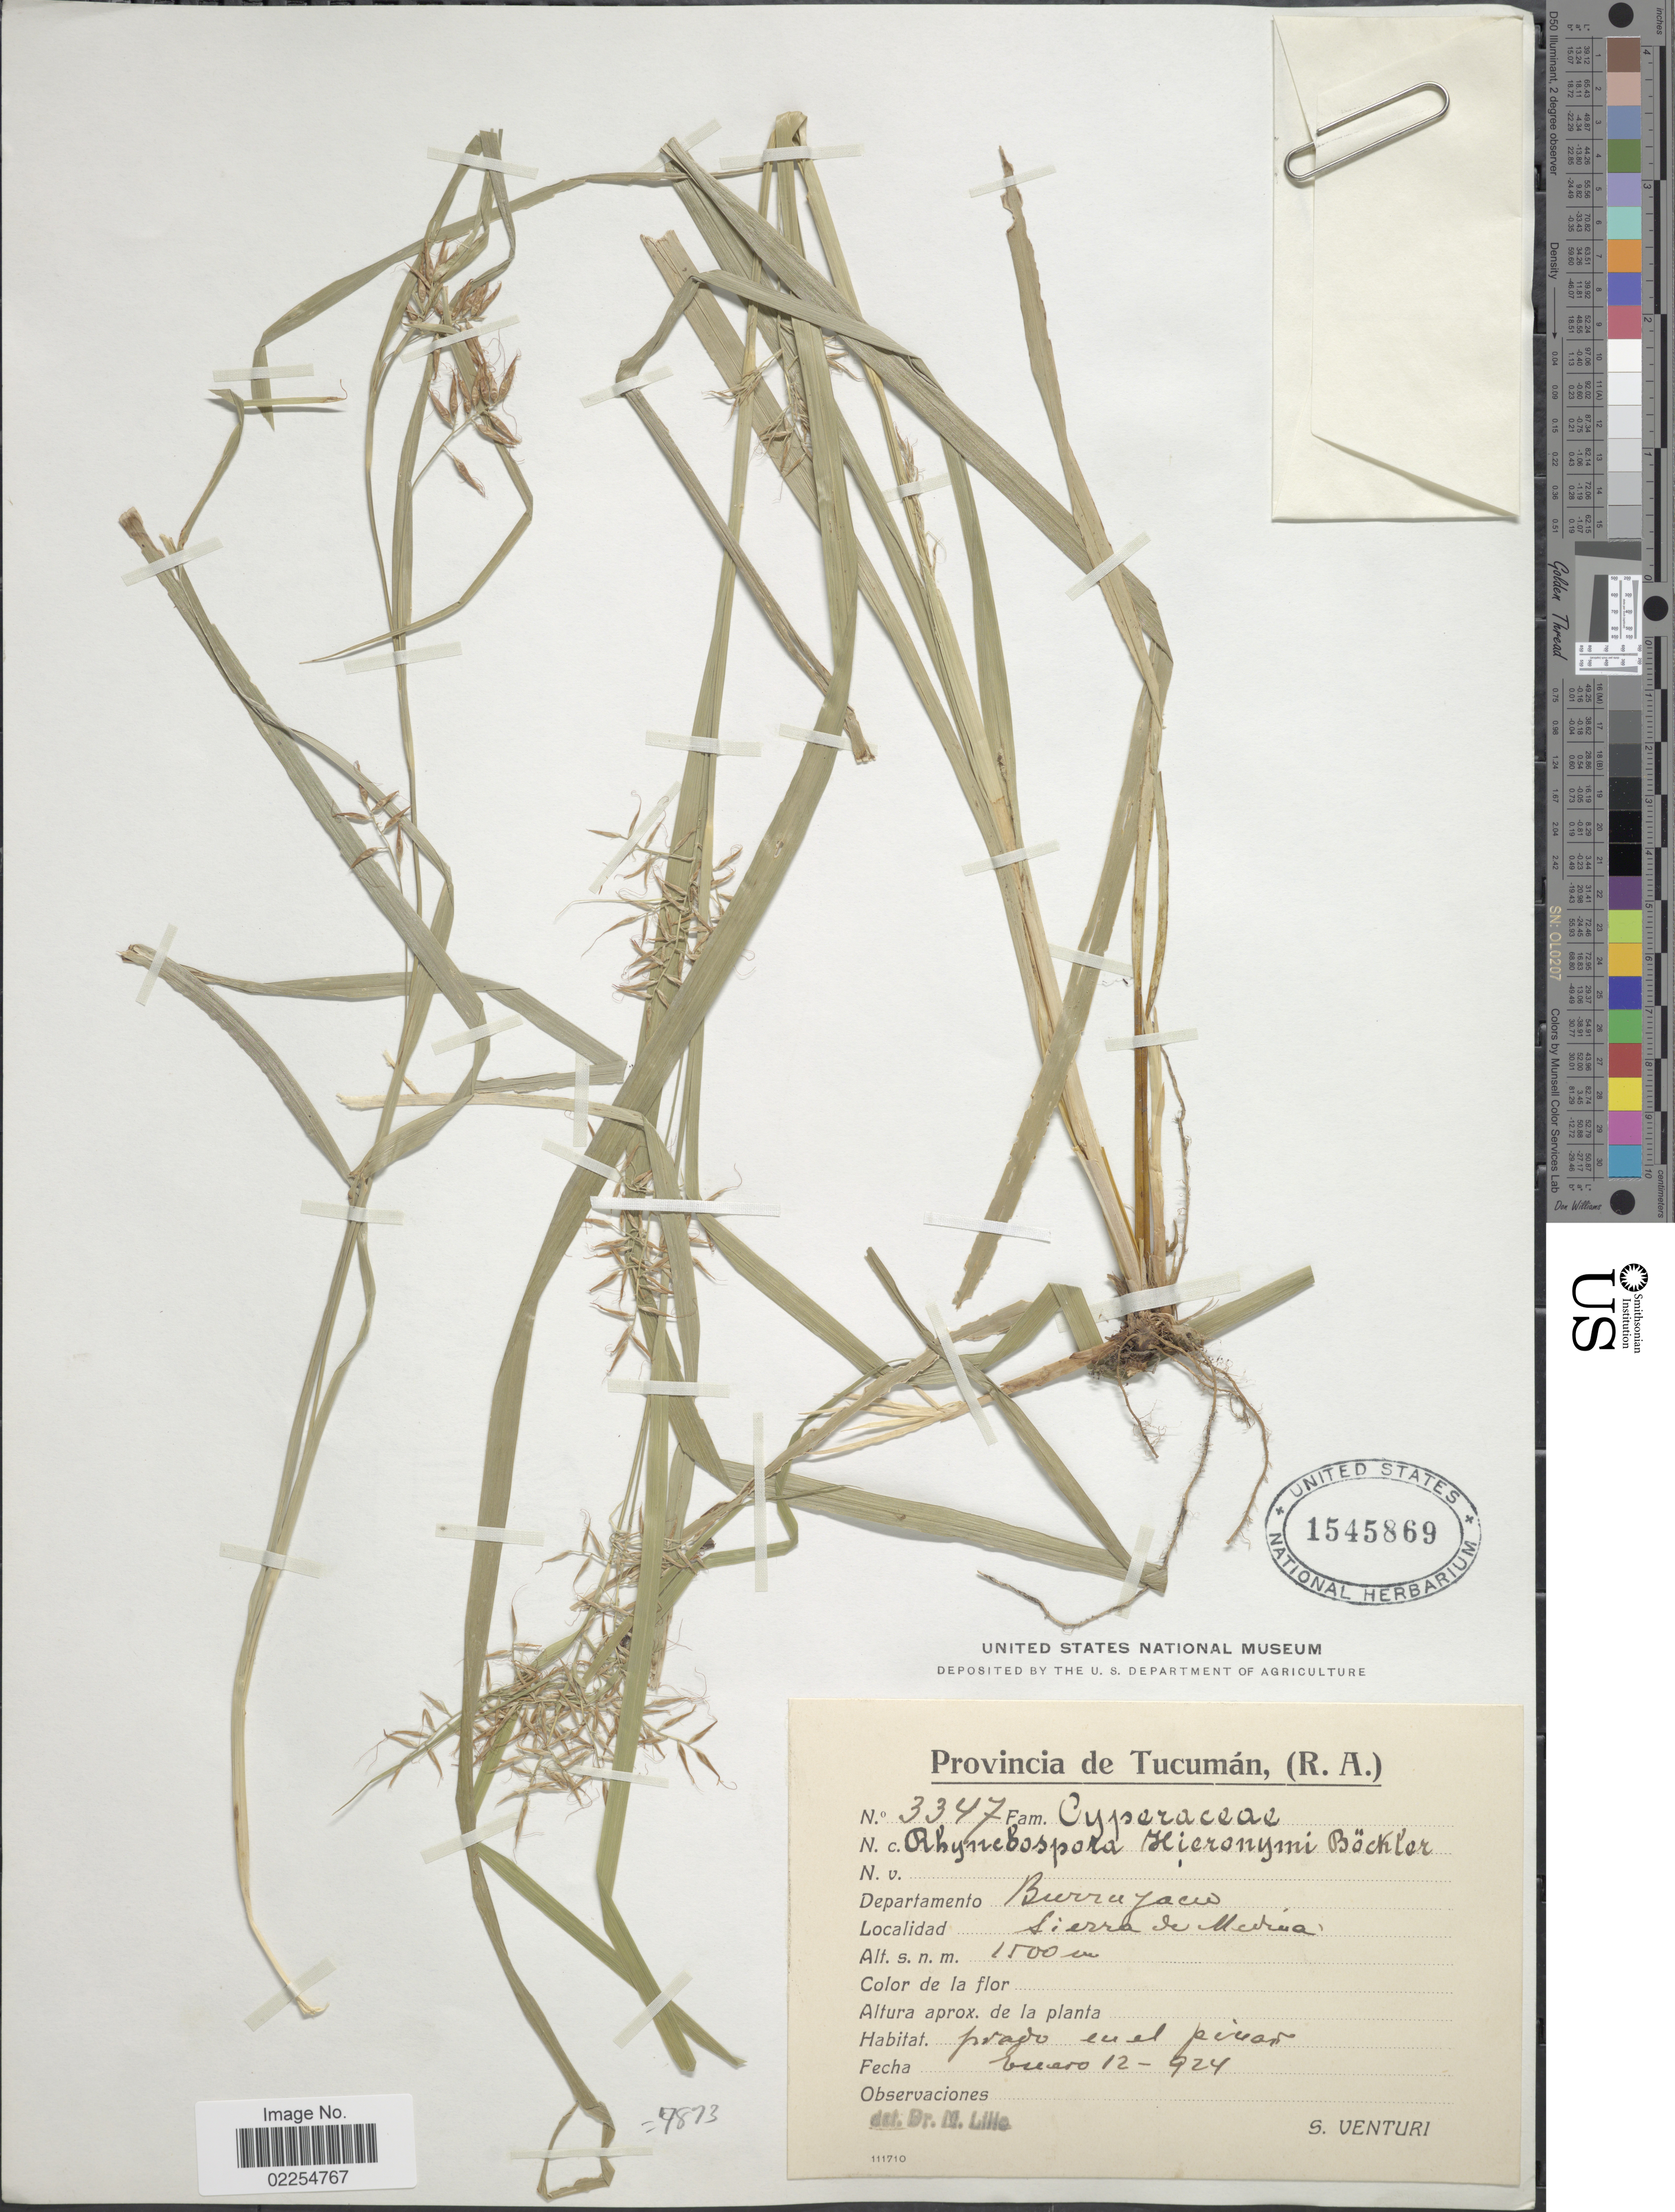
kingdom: Plantae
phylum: Tracheophyta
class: Liliopsida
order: Poales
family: Cyperaceae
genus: Rhynchospora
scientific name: Rhynchospora hieronymi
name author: Boeckeler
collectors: S. Venturi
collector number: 3347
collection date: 1924-01-12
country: Argentina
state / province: Tucuman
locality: (R.A.) Departamento Burroyaco, Sierra de Medina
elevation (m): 1500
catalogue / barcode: US 1545869